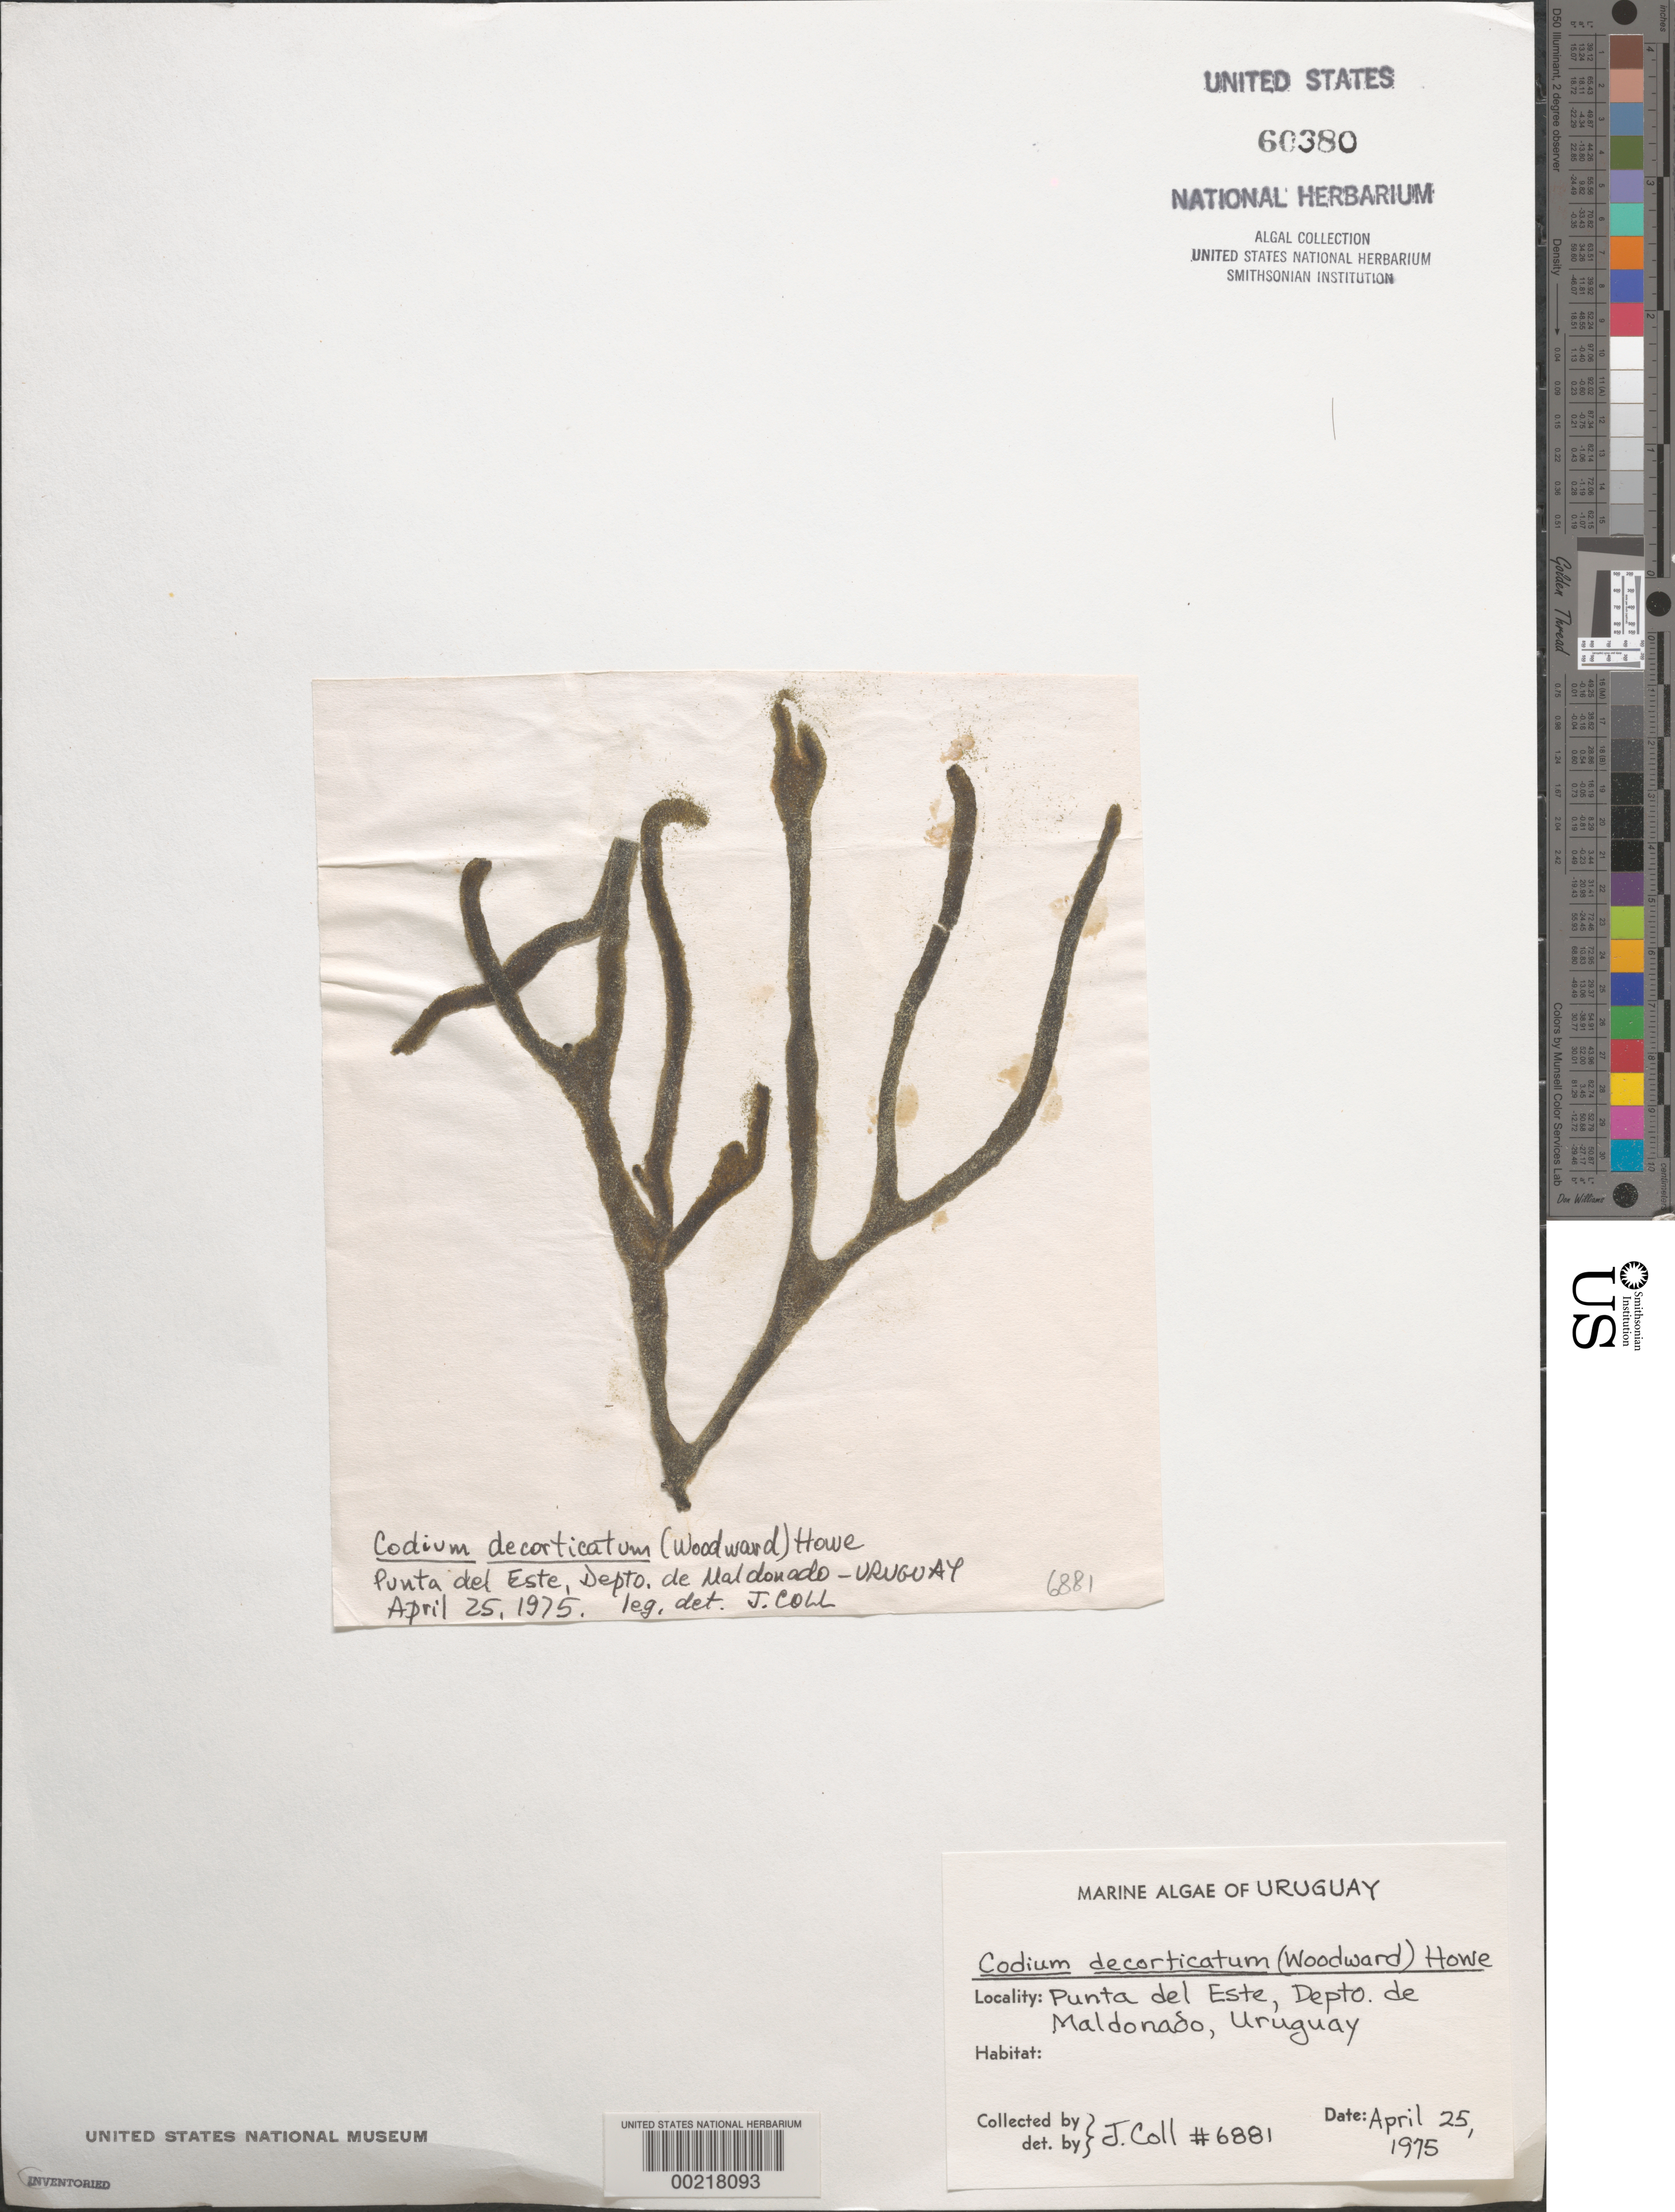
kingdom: Plantae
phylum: Chlorophyta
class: Ulvophyceae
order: Bryopsidales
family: Codiaceae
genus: Codium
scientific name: Codium decorticatum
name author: (Woodw.) M. Howe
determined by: Coll, P.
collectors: J. Coll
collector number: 6881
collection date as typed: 25 Apr 1975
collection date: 1975-04-25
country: Uruguay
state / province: Maldonado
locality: Punta del Este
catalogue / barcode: US 60380